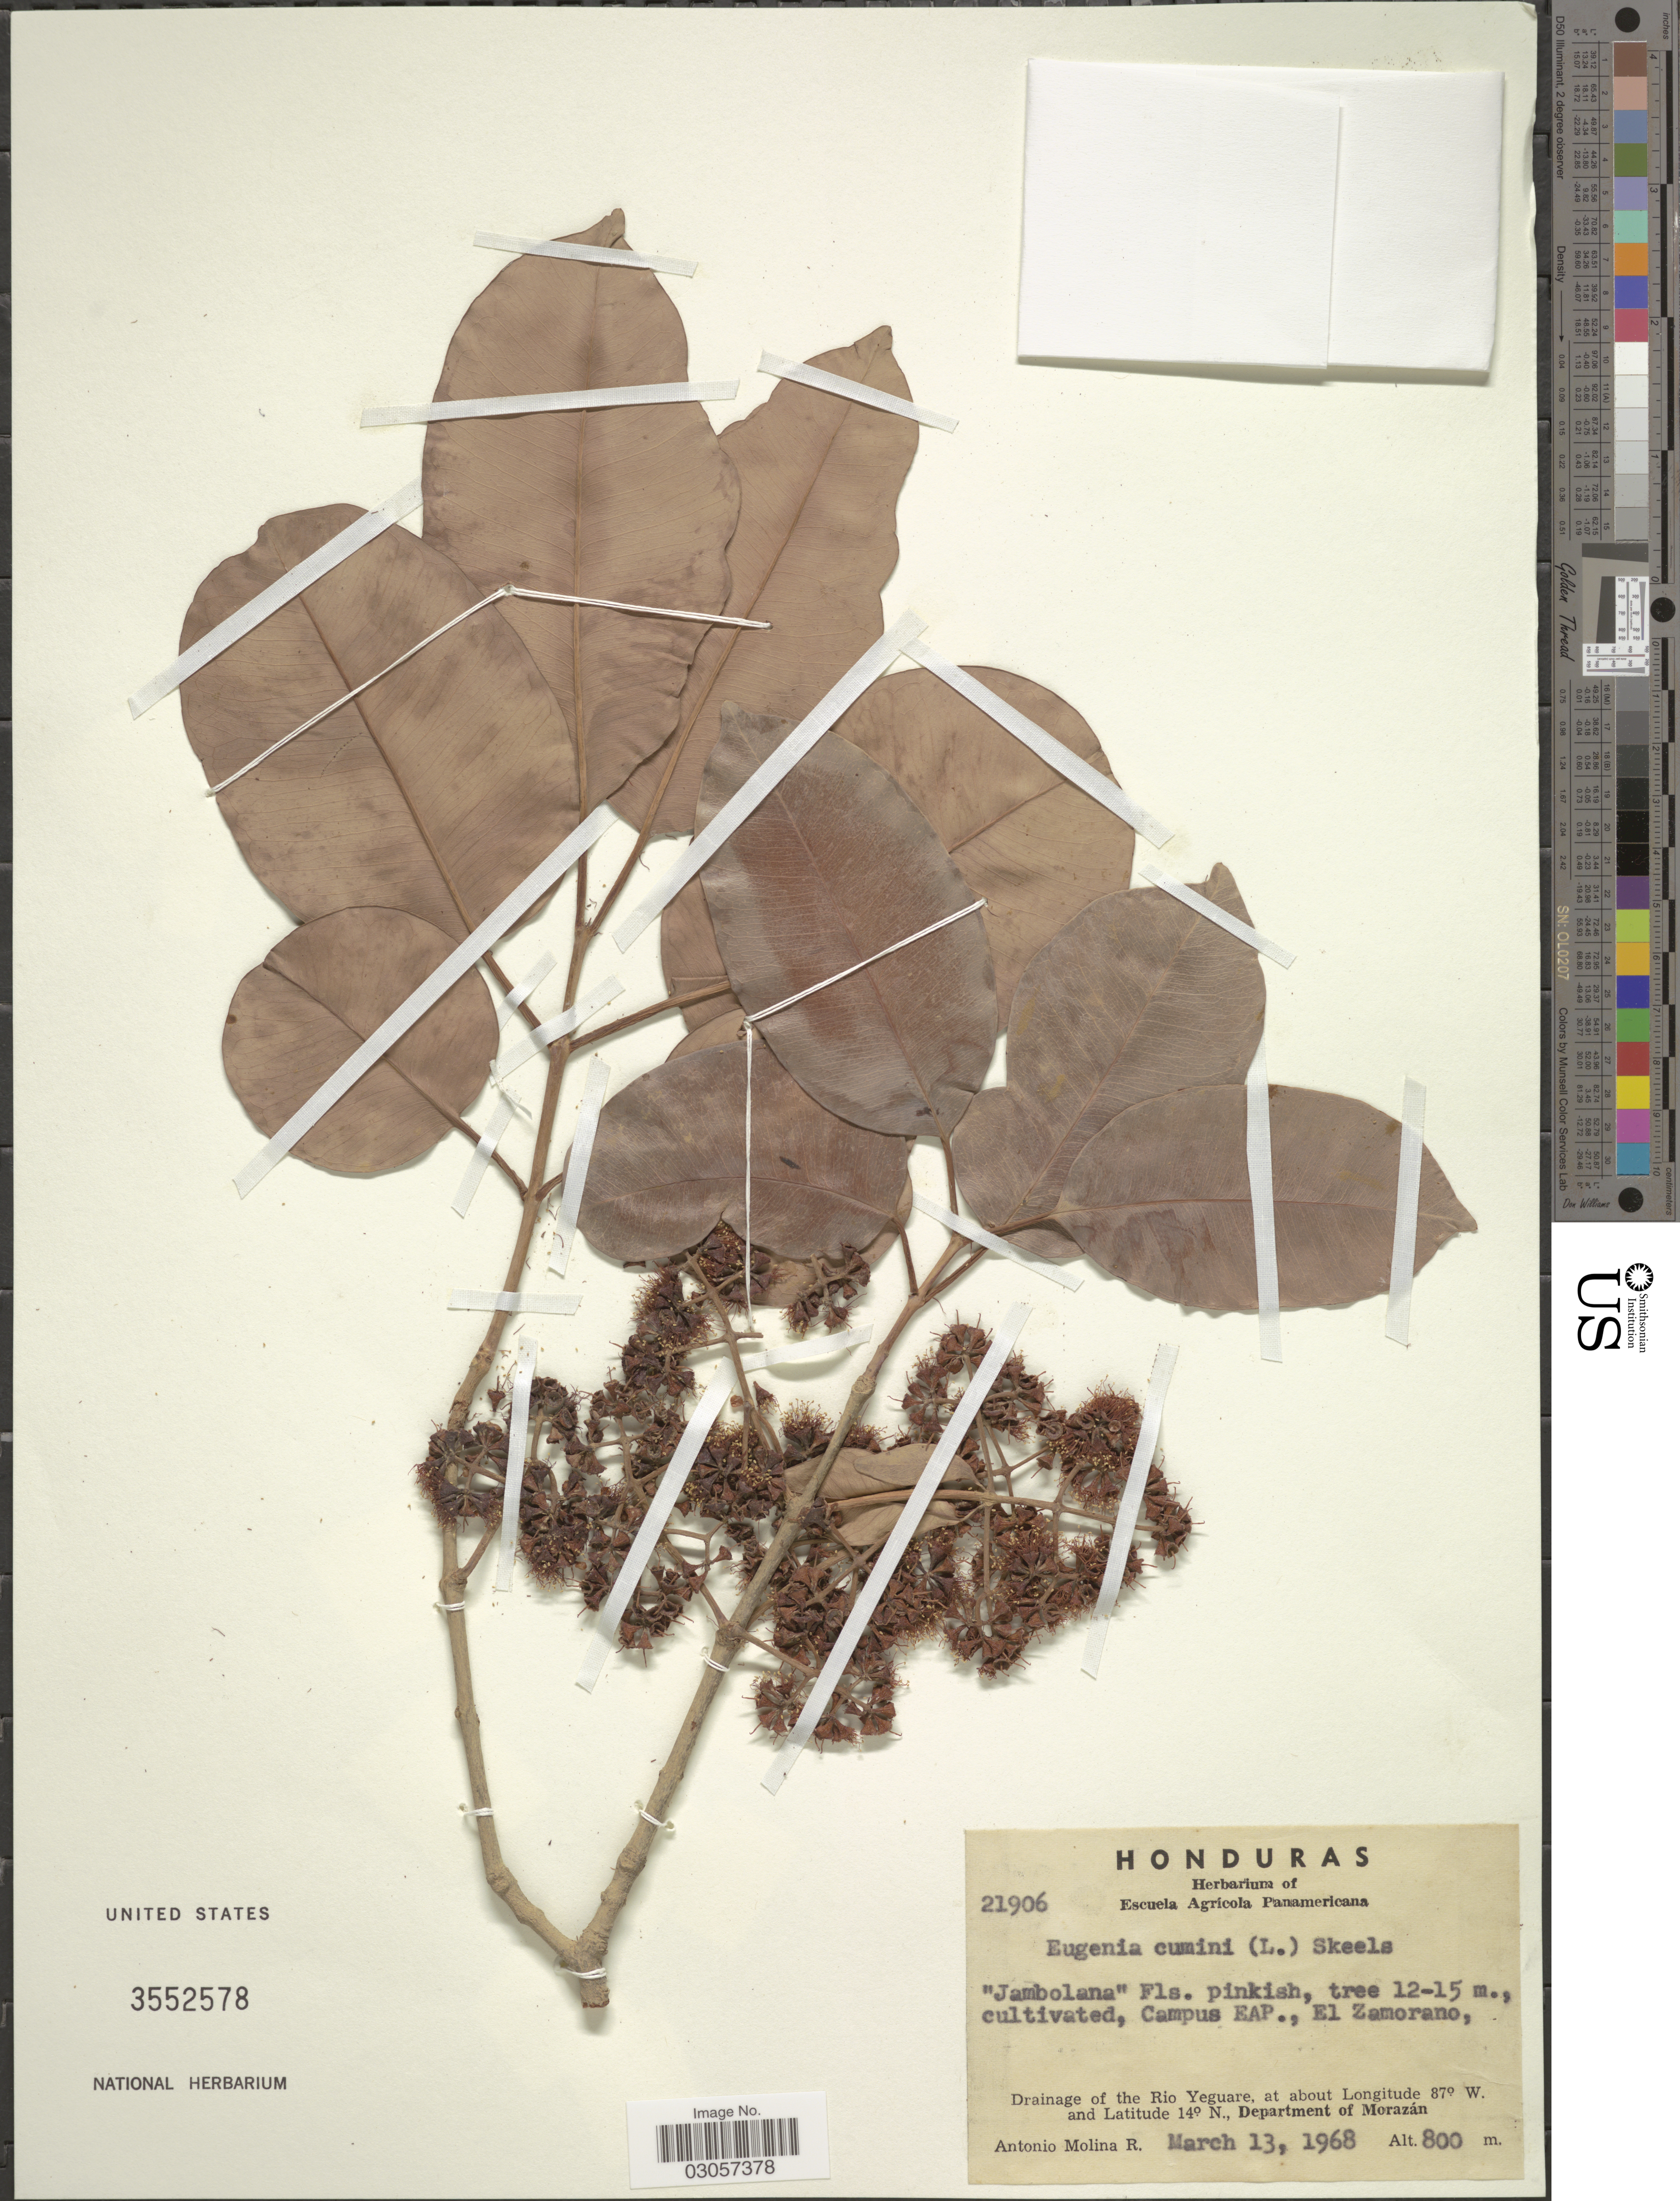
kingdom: Plantae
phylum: Tracheophyta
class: Magnoliopsida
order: Myrtales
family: Myrtaceae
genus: Syzygium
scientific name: Syzygium cumini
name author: (L.) Skeels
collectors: A. Molina R.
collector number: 21906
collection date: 1968-03-13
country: Honduras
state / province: Fco. Morazán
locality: Drainage of the Río Yeguare, Department of Morazán, Campus EAP, El Zamorano.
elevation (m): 800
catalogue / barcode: US 3552578